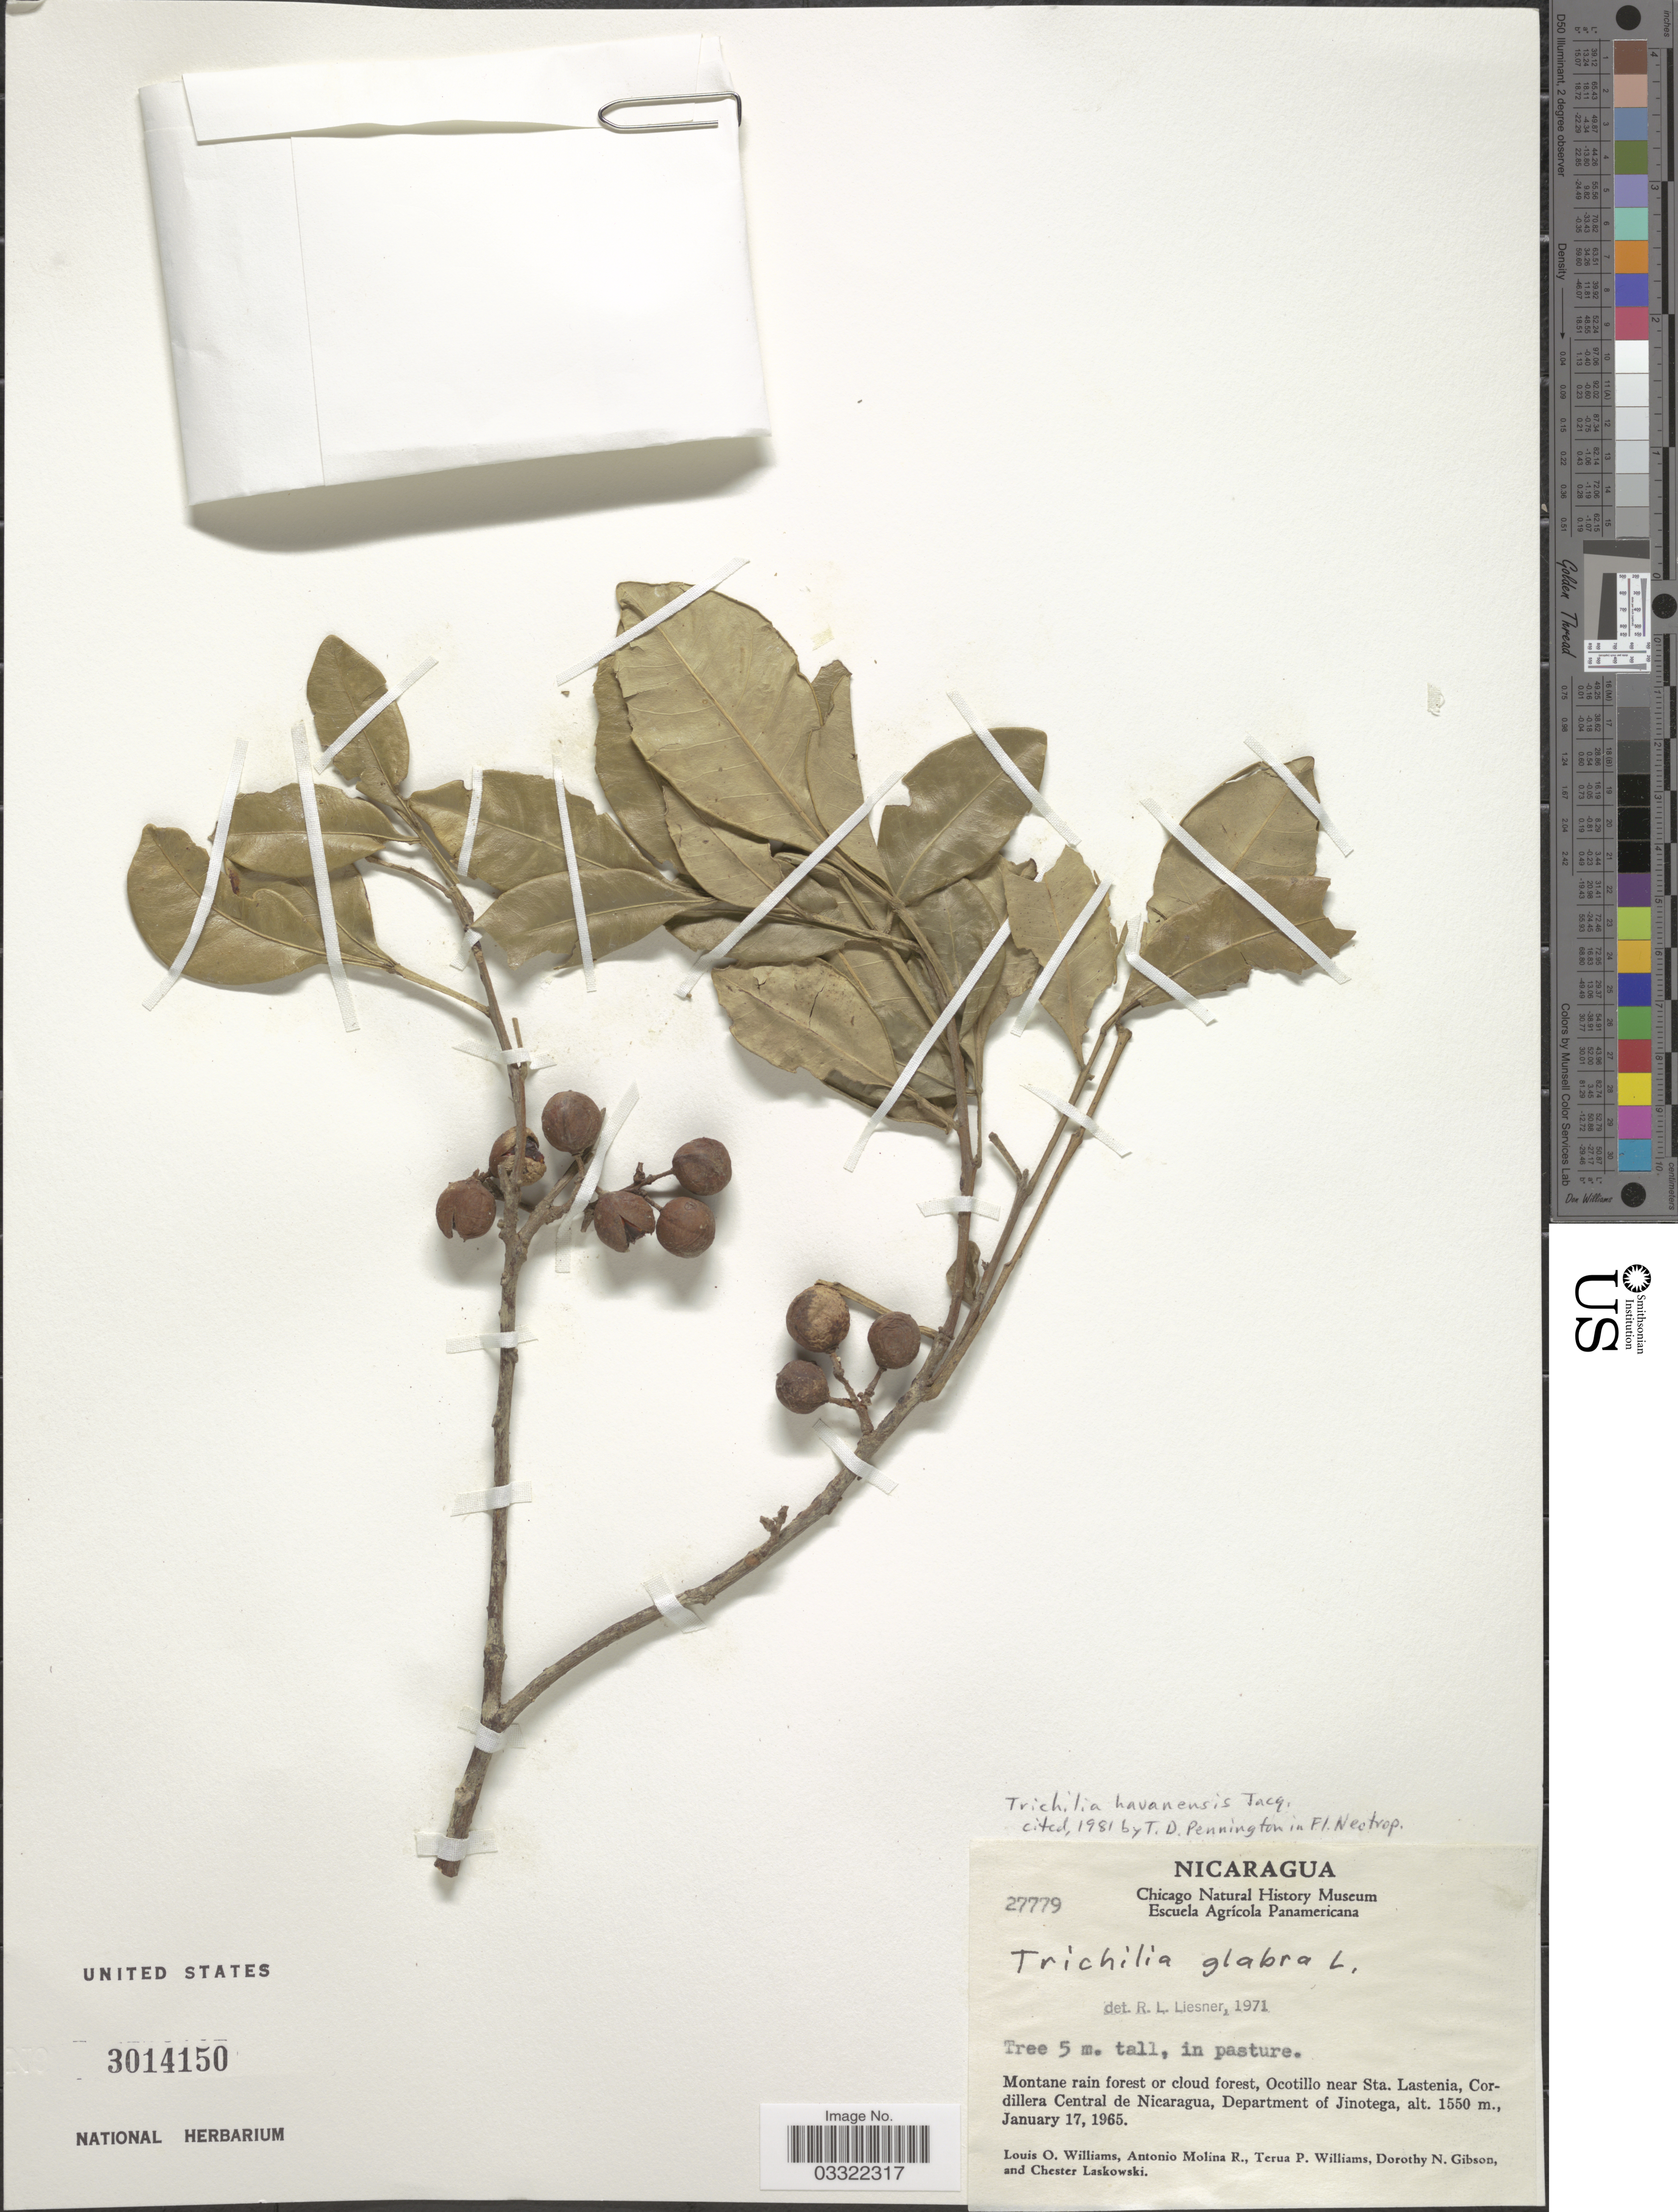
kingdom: Plantae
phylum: Tracheophyta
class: Magnoliopsida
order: Sapindales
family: Meliaceae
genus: Trichilia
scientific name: Trichilia havanensis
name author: Jacq.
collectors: L. O. Williams, A. Molina R., T. Williams, D. N. Gibson & C. Laskowski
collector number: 27779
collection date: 1965-01-17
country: Nicaragua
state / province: Jinotega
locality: Ocotillo near Sta. Lastenia, Cordillera Central de Nicaragua, Department of Jinotega.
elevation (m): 1550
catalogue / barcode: US 3014150